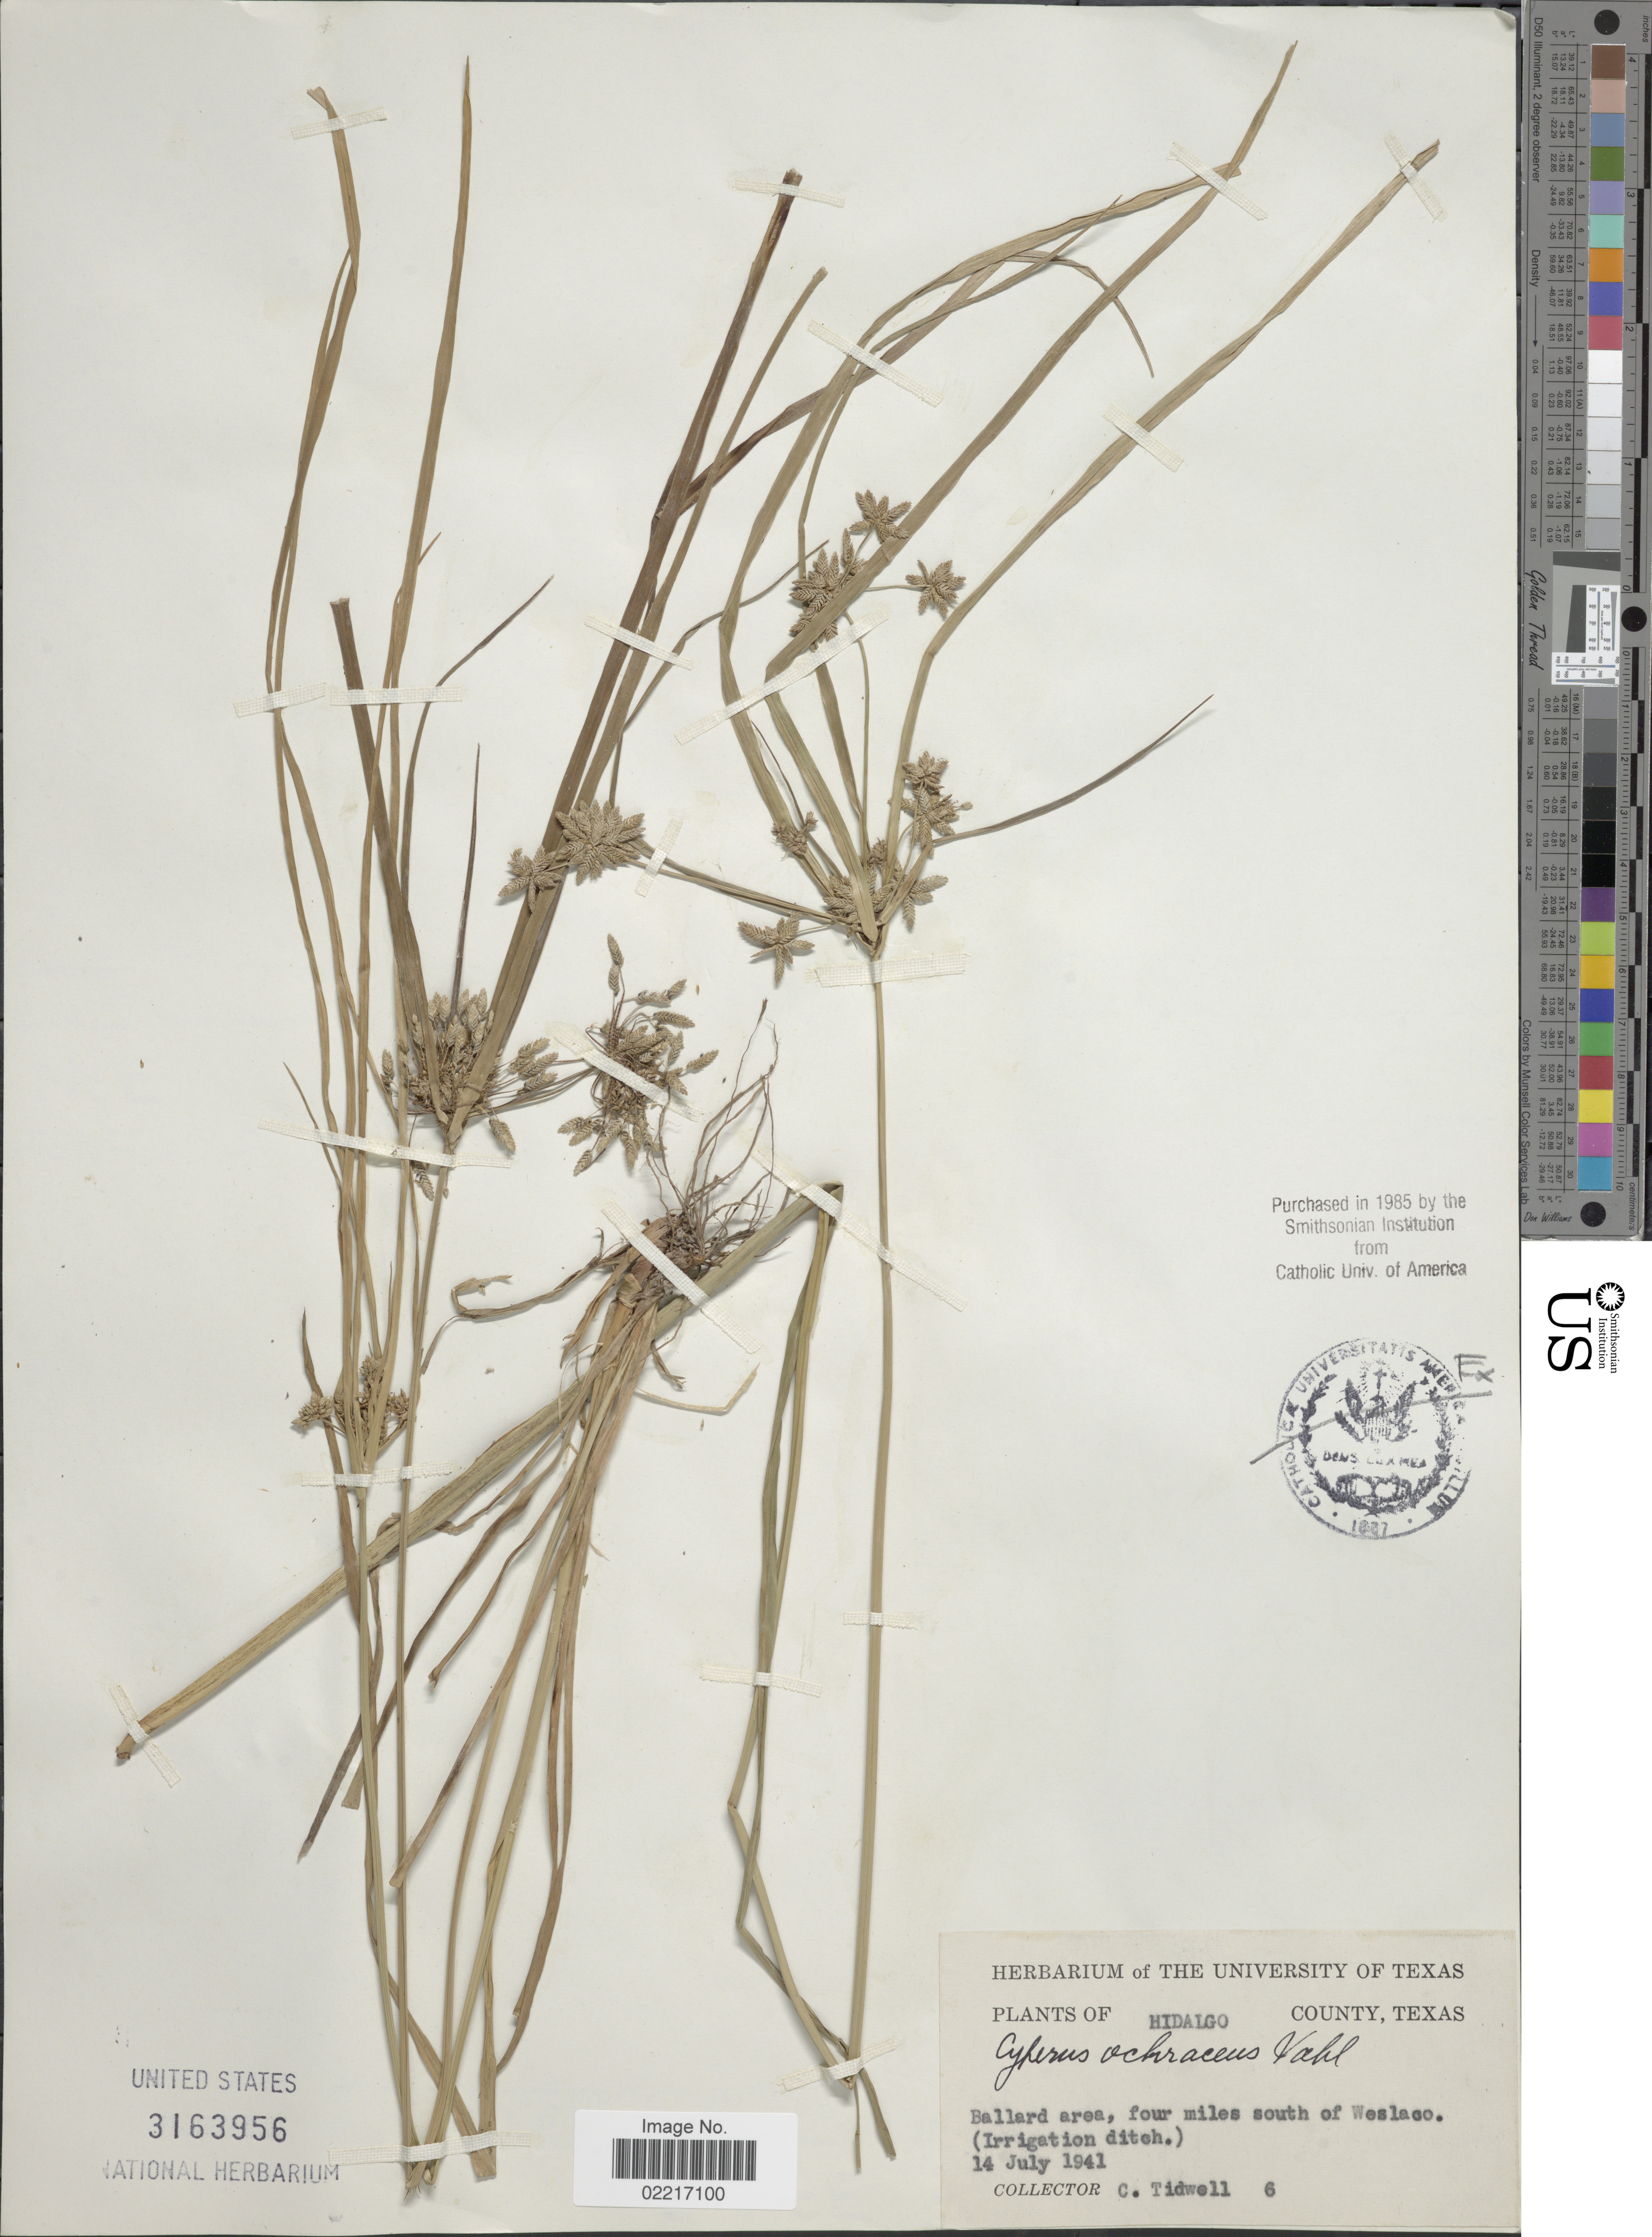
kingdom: Plantae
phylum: Tracheophyta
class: Liliopsida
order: Poales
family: Cyperaceae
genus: Cyperus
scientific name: Cyperus ochraceus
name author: Vahl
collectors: C. Tidwell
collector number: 6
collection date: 1941-07-14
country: United States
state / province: Texas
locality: Hidalgo County, Ballard area, four miles south of Welaco (Irrigation ditch)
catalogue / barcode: US 3163956